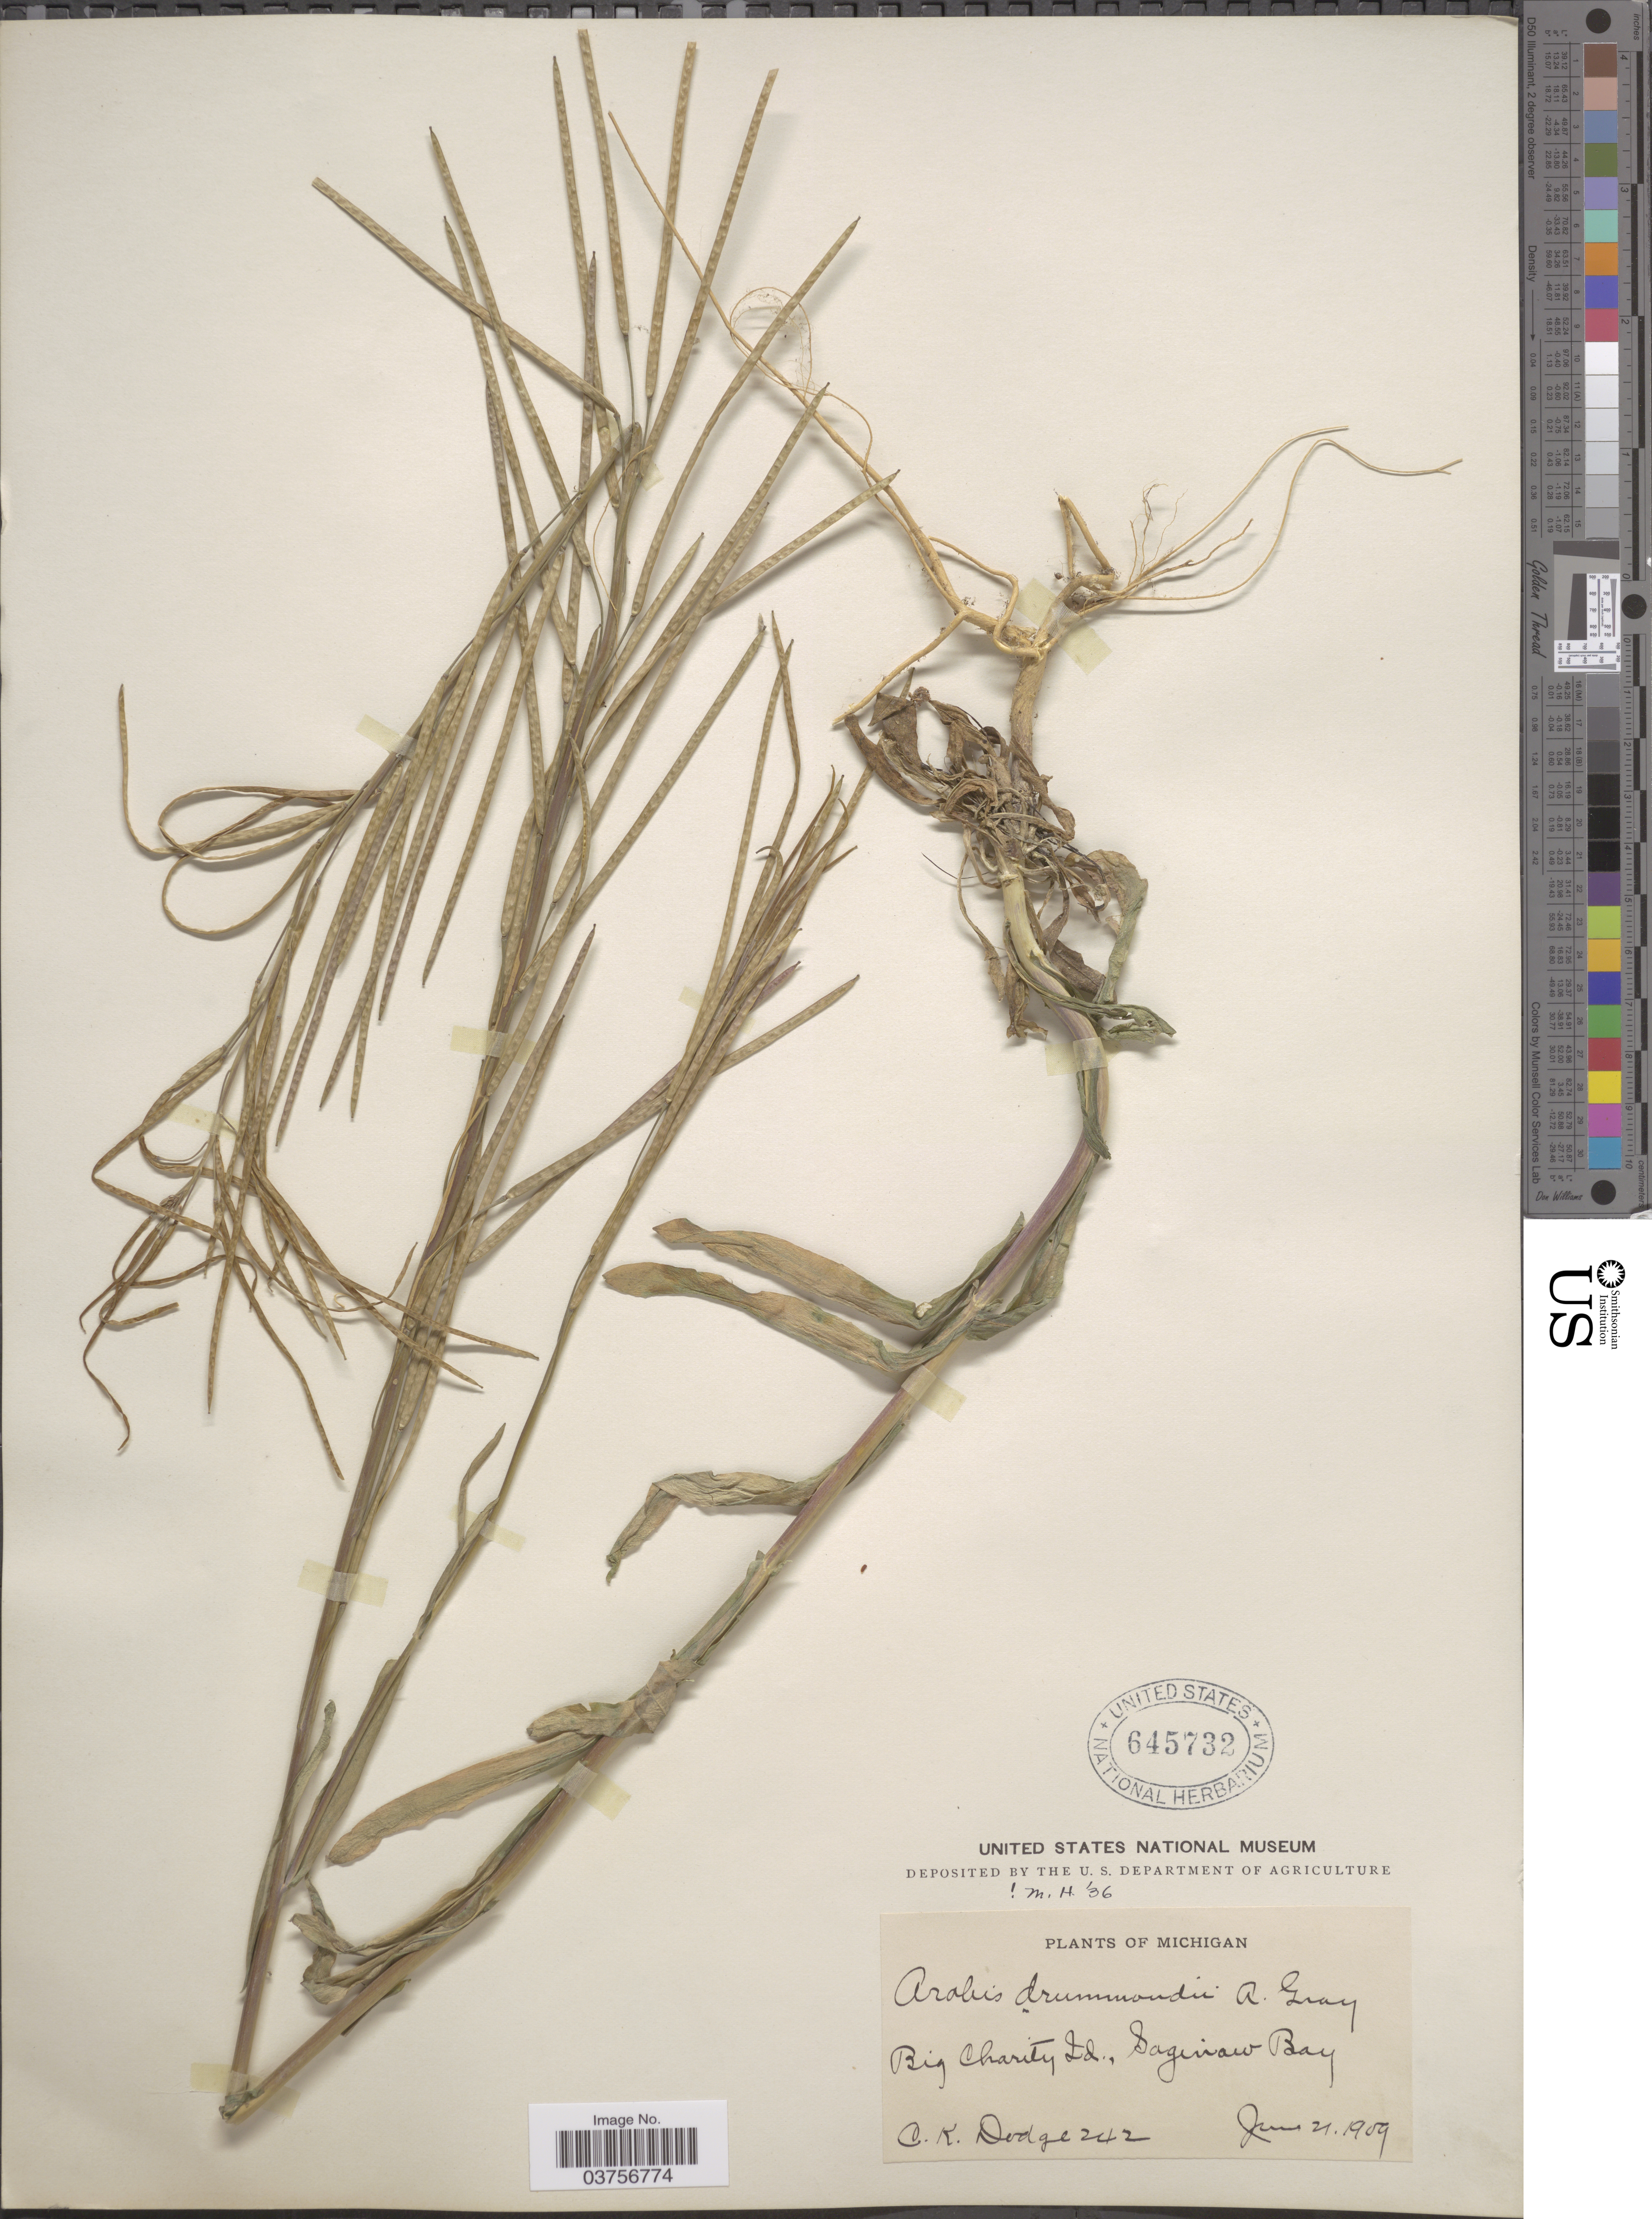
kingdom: Plantae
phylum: Tracheophyta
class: Magnoliopsida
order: Brassicales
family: Brassicaceae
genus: Arabis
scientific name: Arabis drummondii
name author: A. Gray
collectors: C. Dodge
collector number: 242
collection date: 1909-06-21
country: United States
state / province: Michigan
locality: Big Charity Id., Saginaw Bay.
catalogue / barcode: US 645732